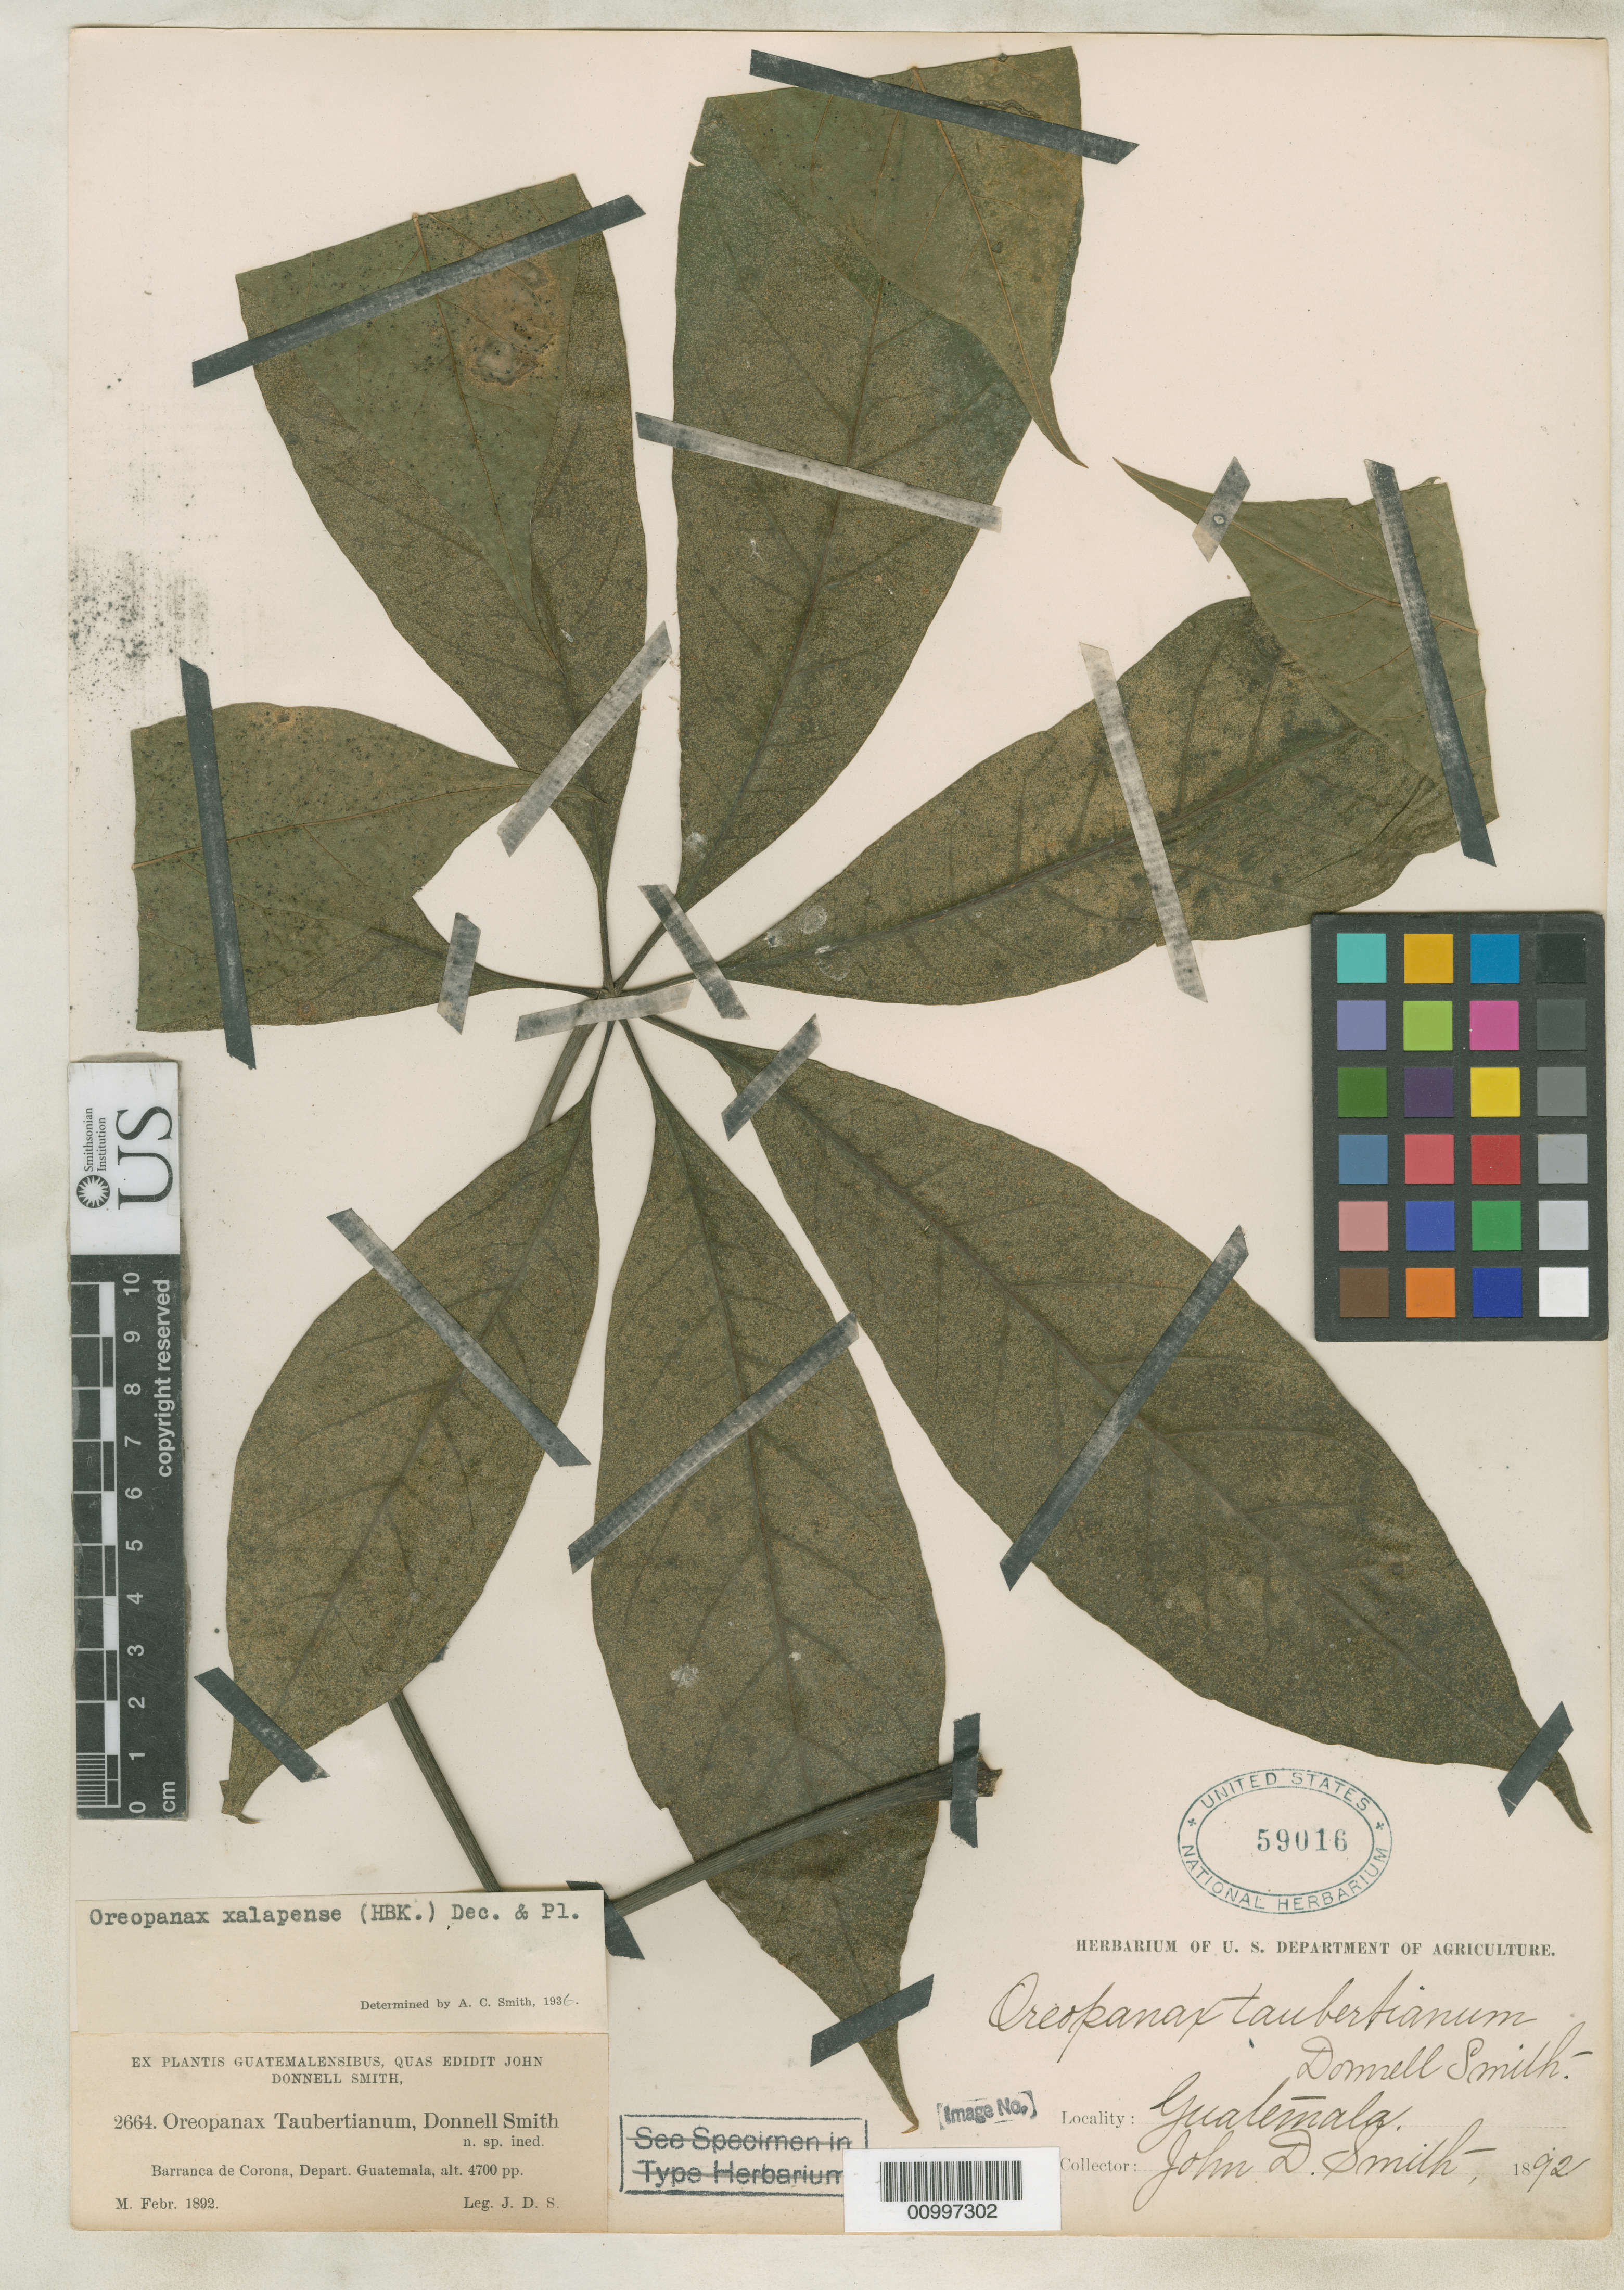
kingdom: Plantae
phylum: Tracheophyta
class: Magnoliopsida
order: Apiales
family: Araliaceae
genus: Oreopanax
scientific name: Oreopanax taubertianus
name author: Donn. Sm.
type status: Syntype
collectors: J. Donnell Smith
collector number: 2664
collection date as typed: Feb 1892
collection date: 1892-02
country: Guatemala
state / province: Guatemala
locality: Barranca de Corona.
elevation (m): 1433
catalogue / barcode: US 59016